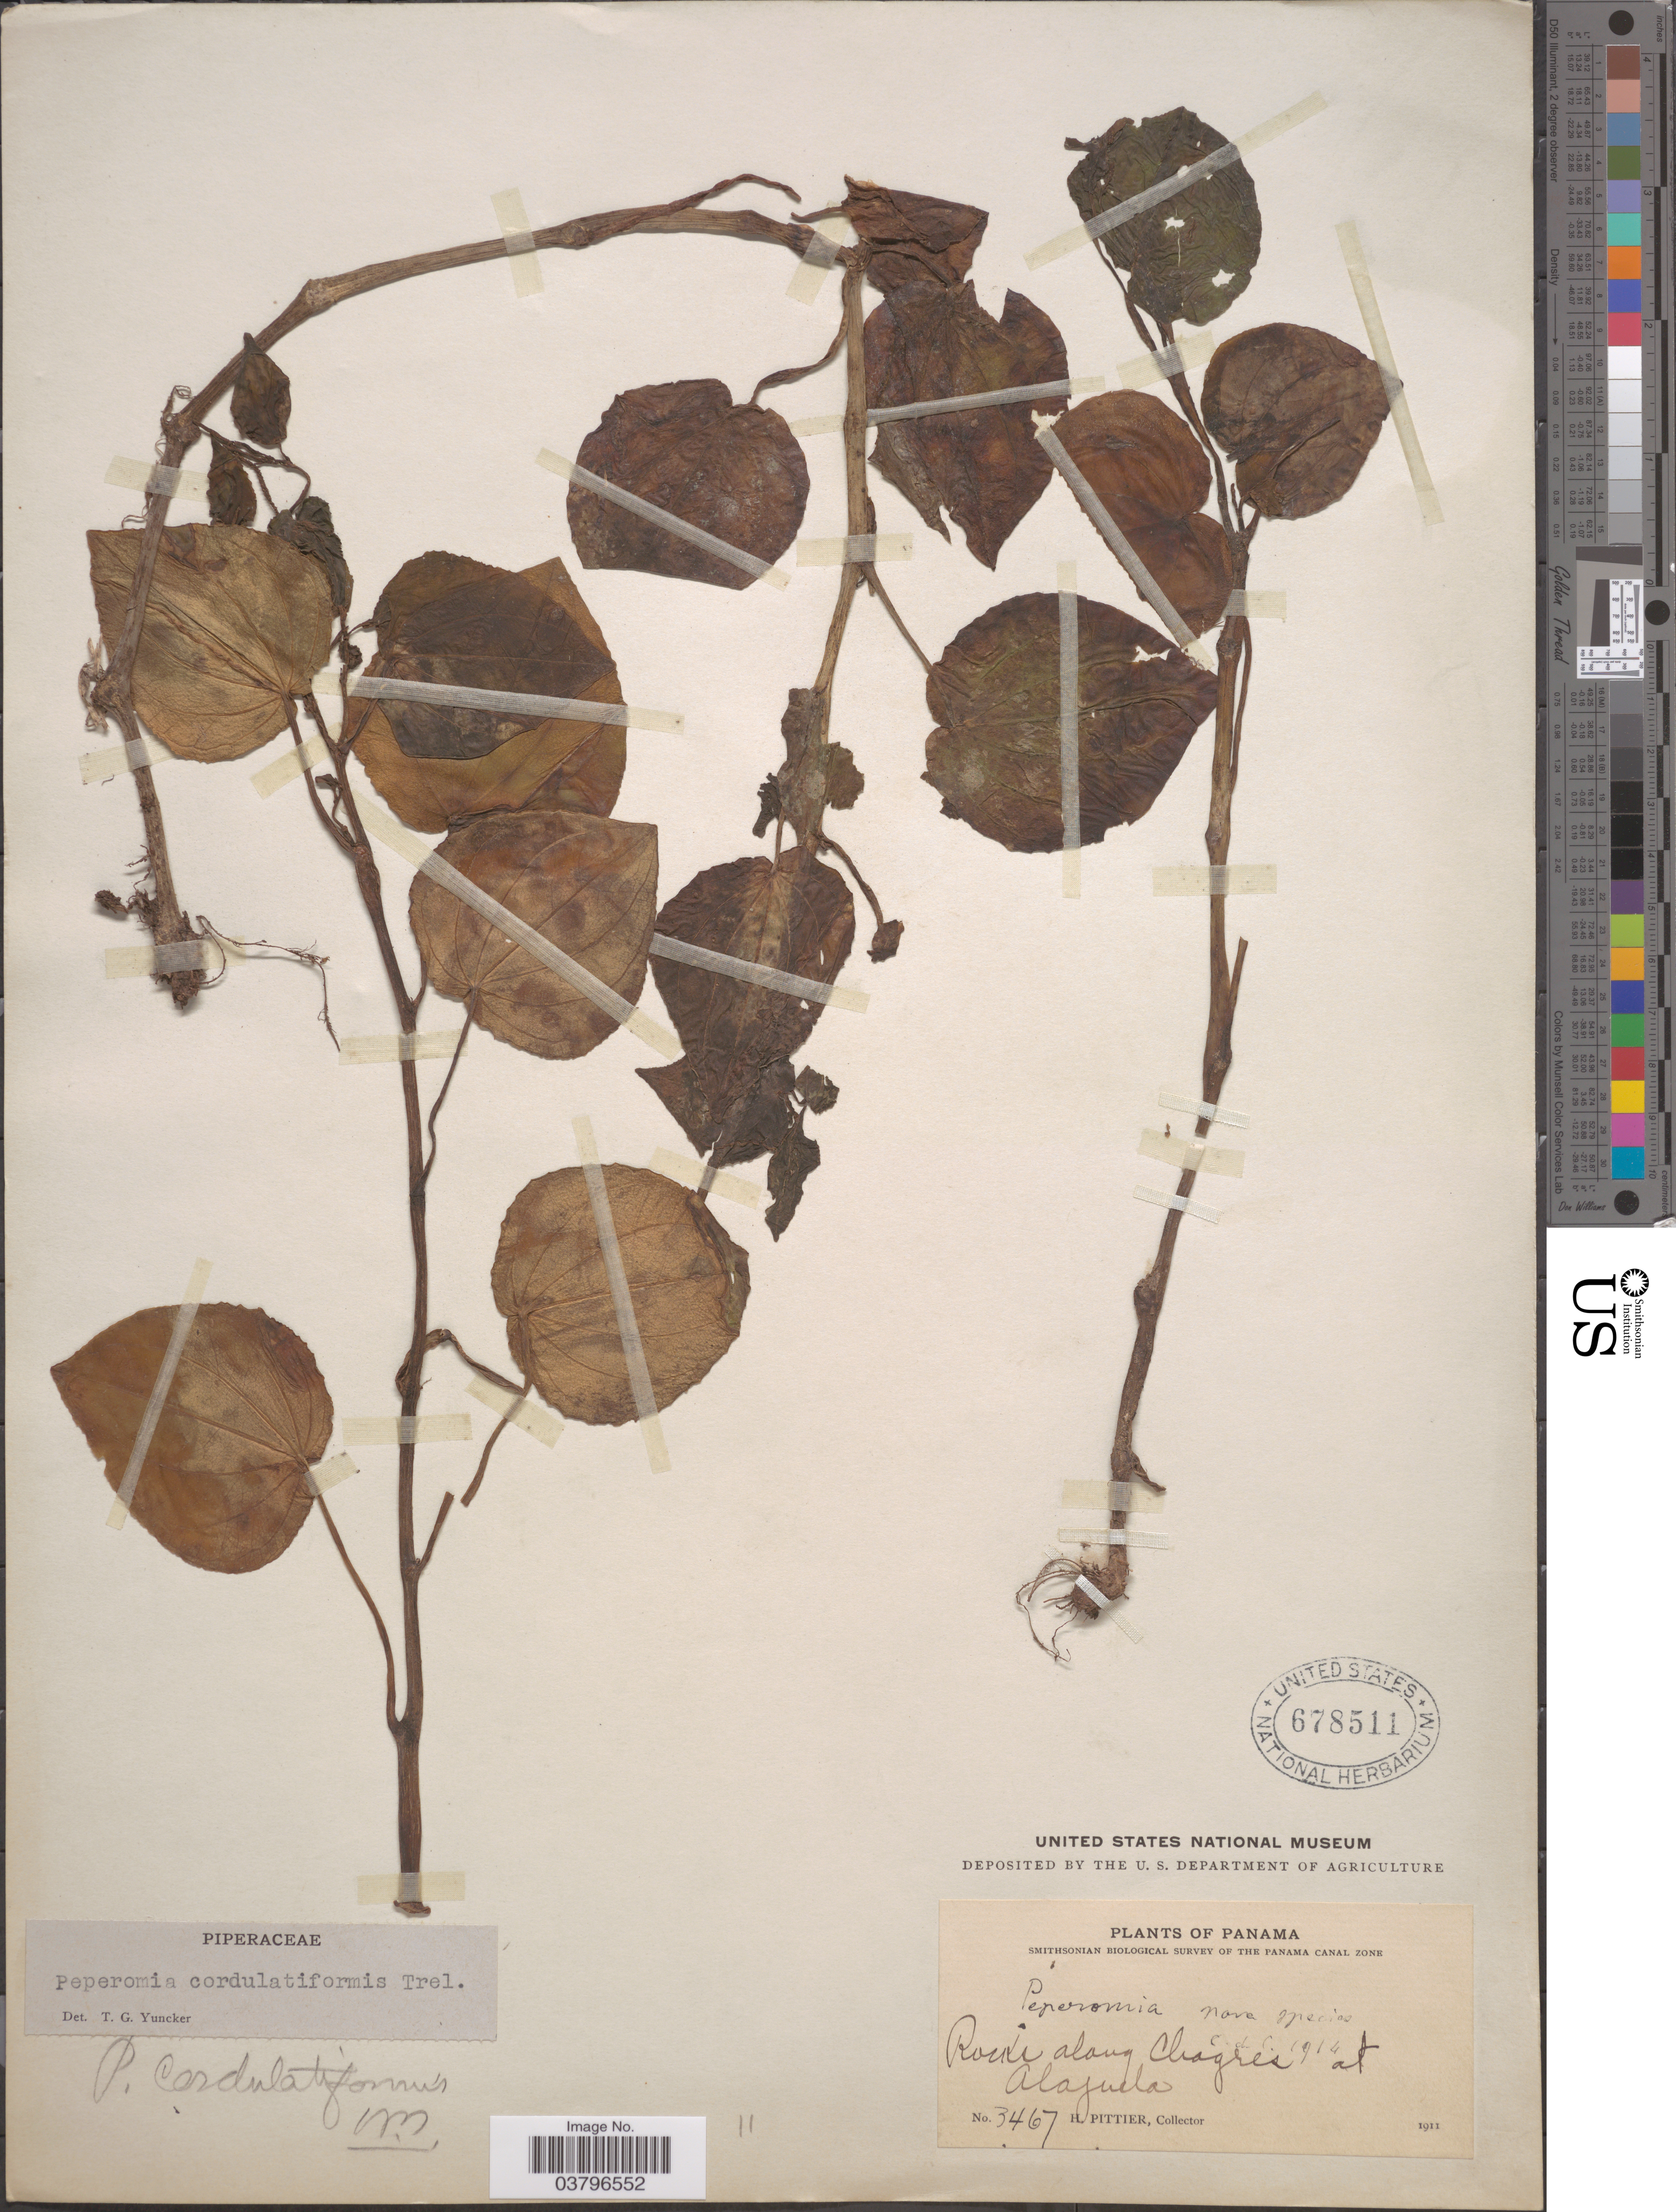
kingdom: Plantae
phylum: Tracheophyta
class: Magnoliopsida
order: Piperales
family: Piperaceae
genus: Peperomia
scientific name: Peperomia cordulatiformis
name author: Trel.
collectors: H. F. Pittier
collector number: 3467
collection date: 1911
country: Costa Rica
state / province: Alajuela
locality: Rocks along Chagres at Alajuela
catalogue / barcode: US 678511